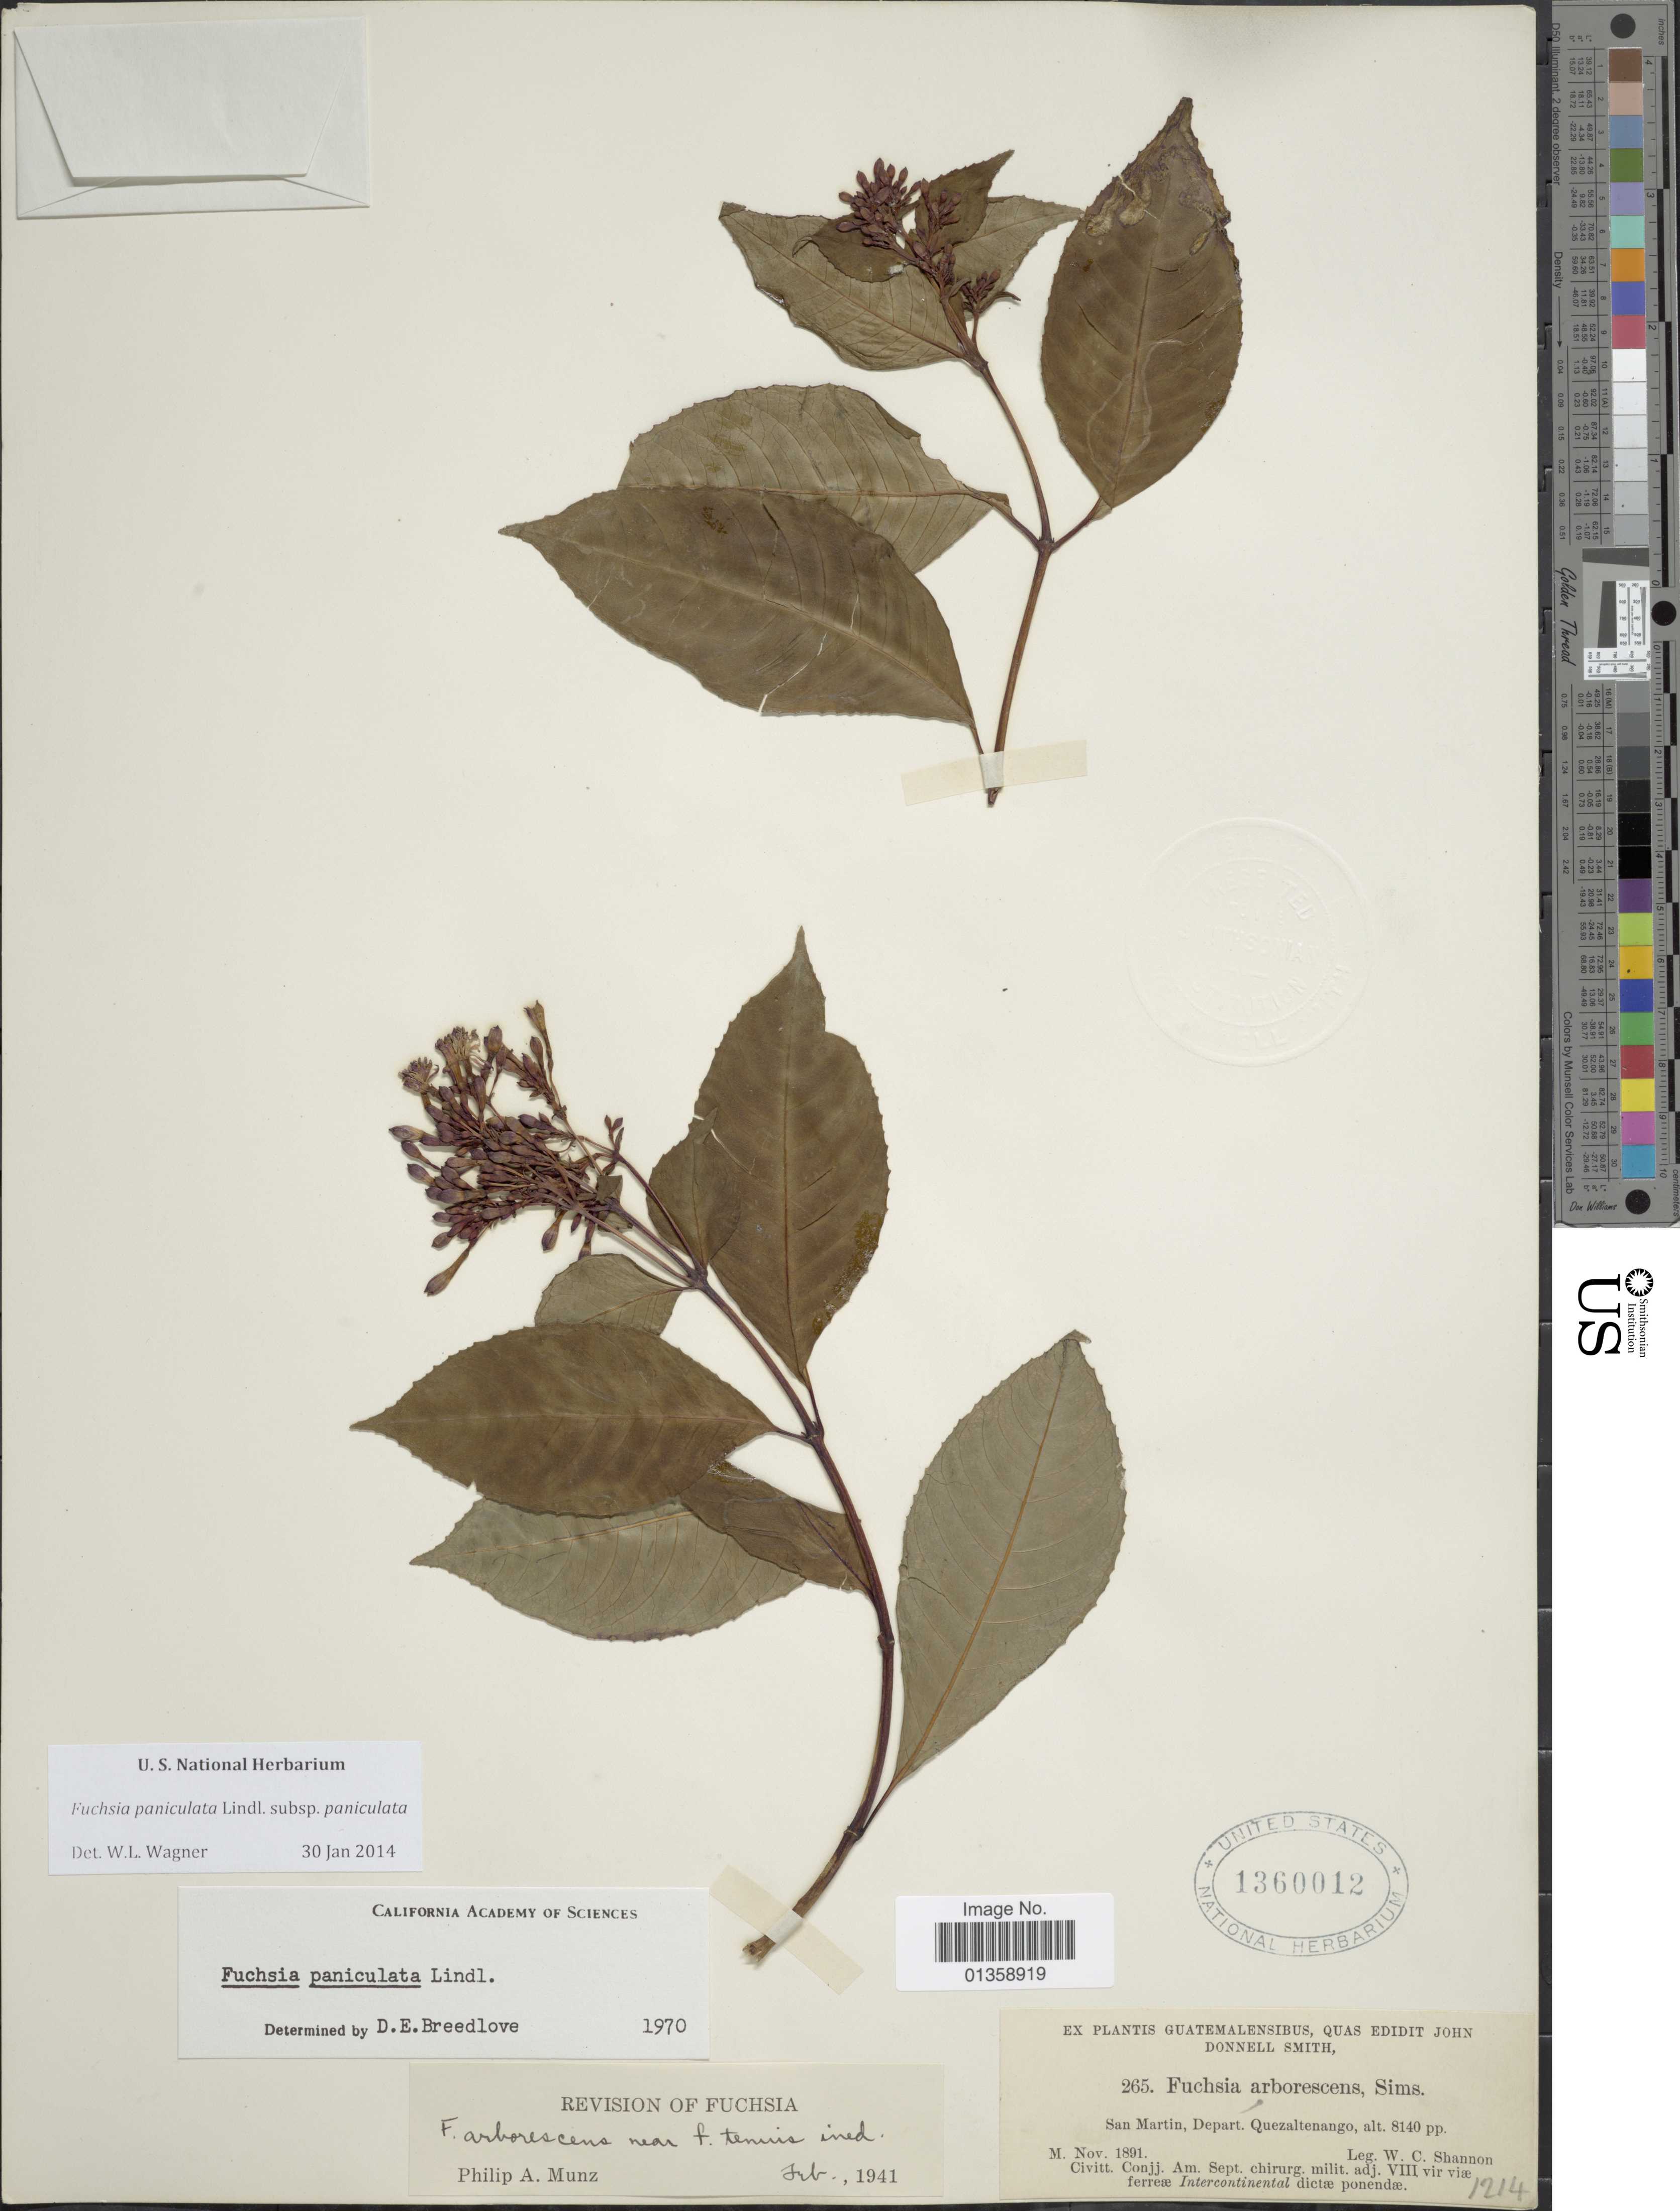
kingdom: Plantae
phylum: Tracheophyta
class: Magnoliopsida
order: Myrtales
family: Onagraceae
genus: Fuchsia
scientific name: Fuchsia paniculata subsp. paniculata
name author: Lindl.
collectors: W. C. Shannon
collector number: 265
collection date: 1891-11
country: Guatemala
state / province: Quetzaltenango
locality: San Martin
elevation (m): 2481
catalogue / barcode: US 1360012